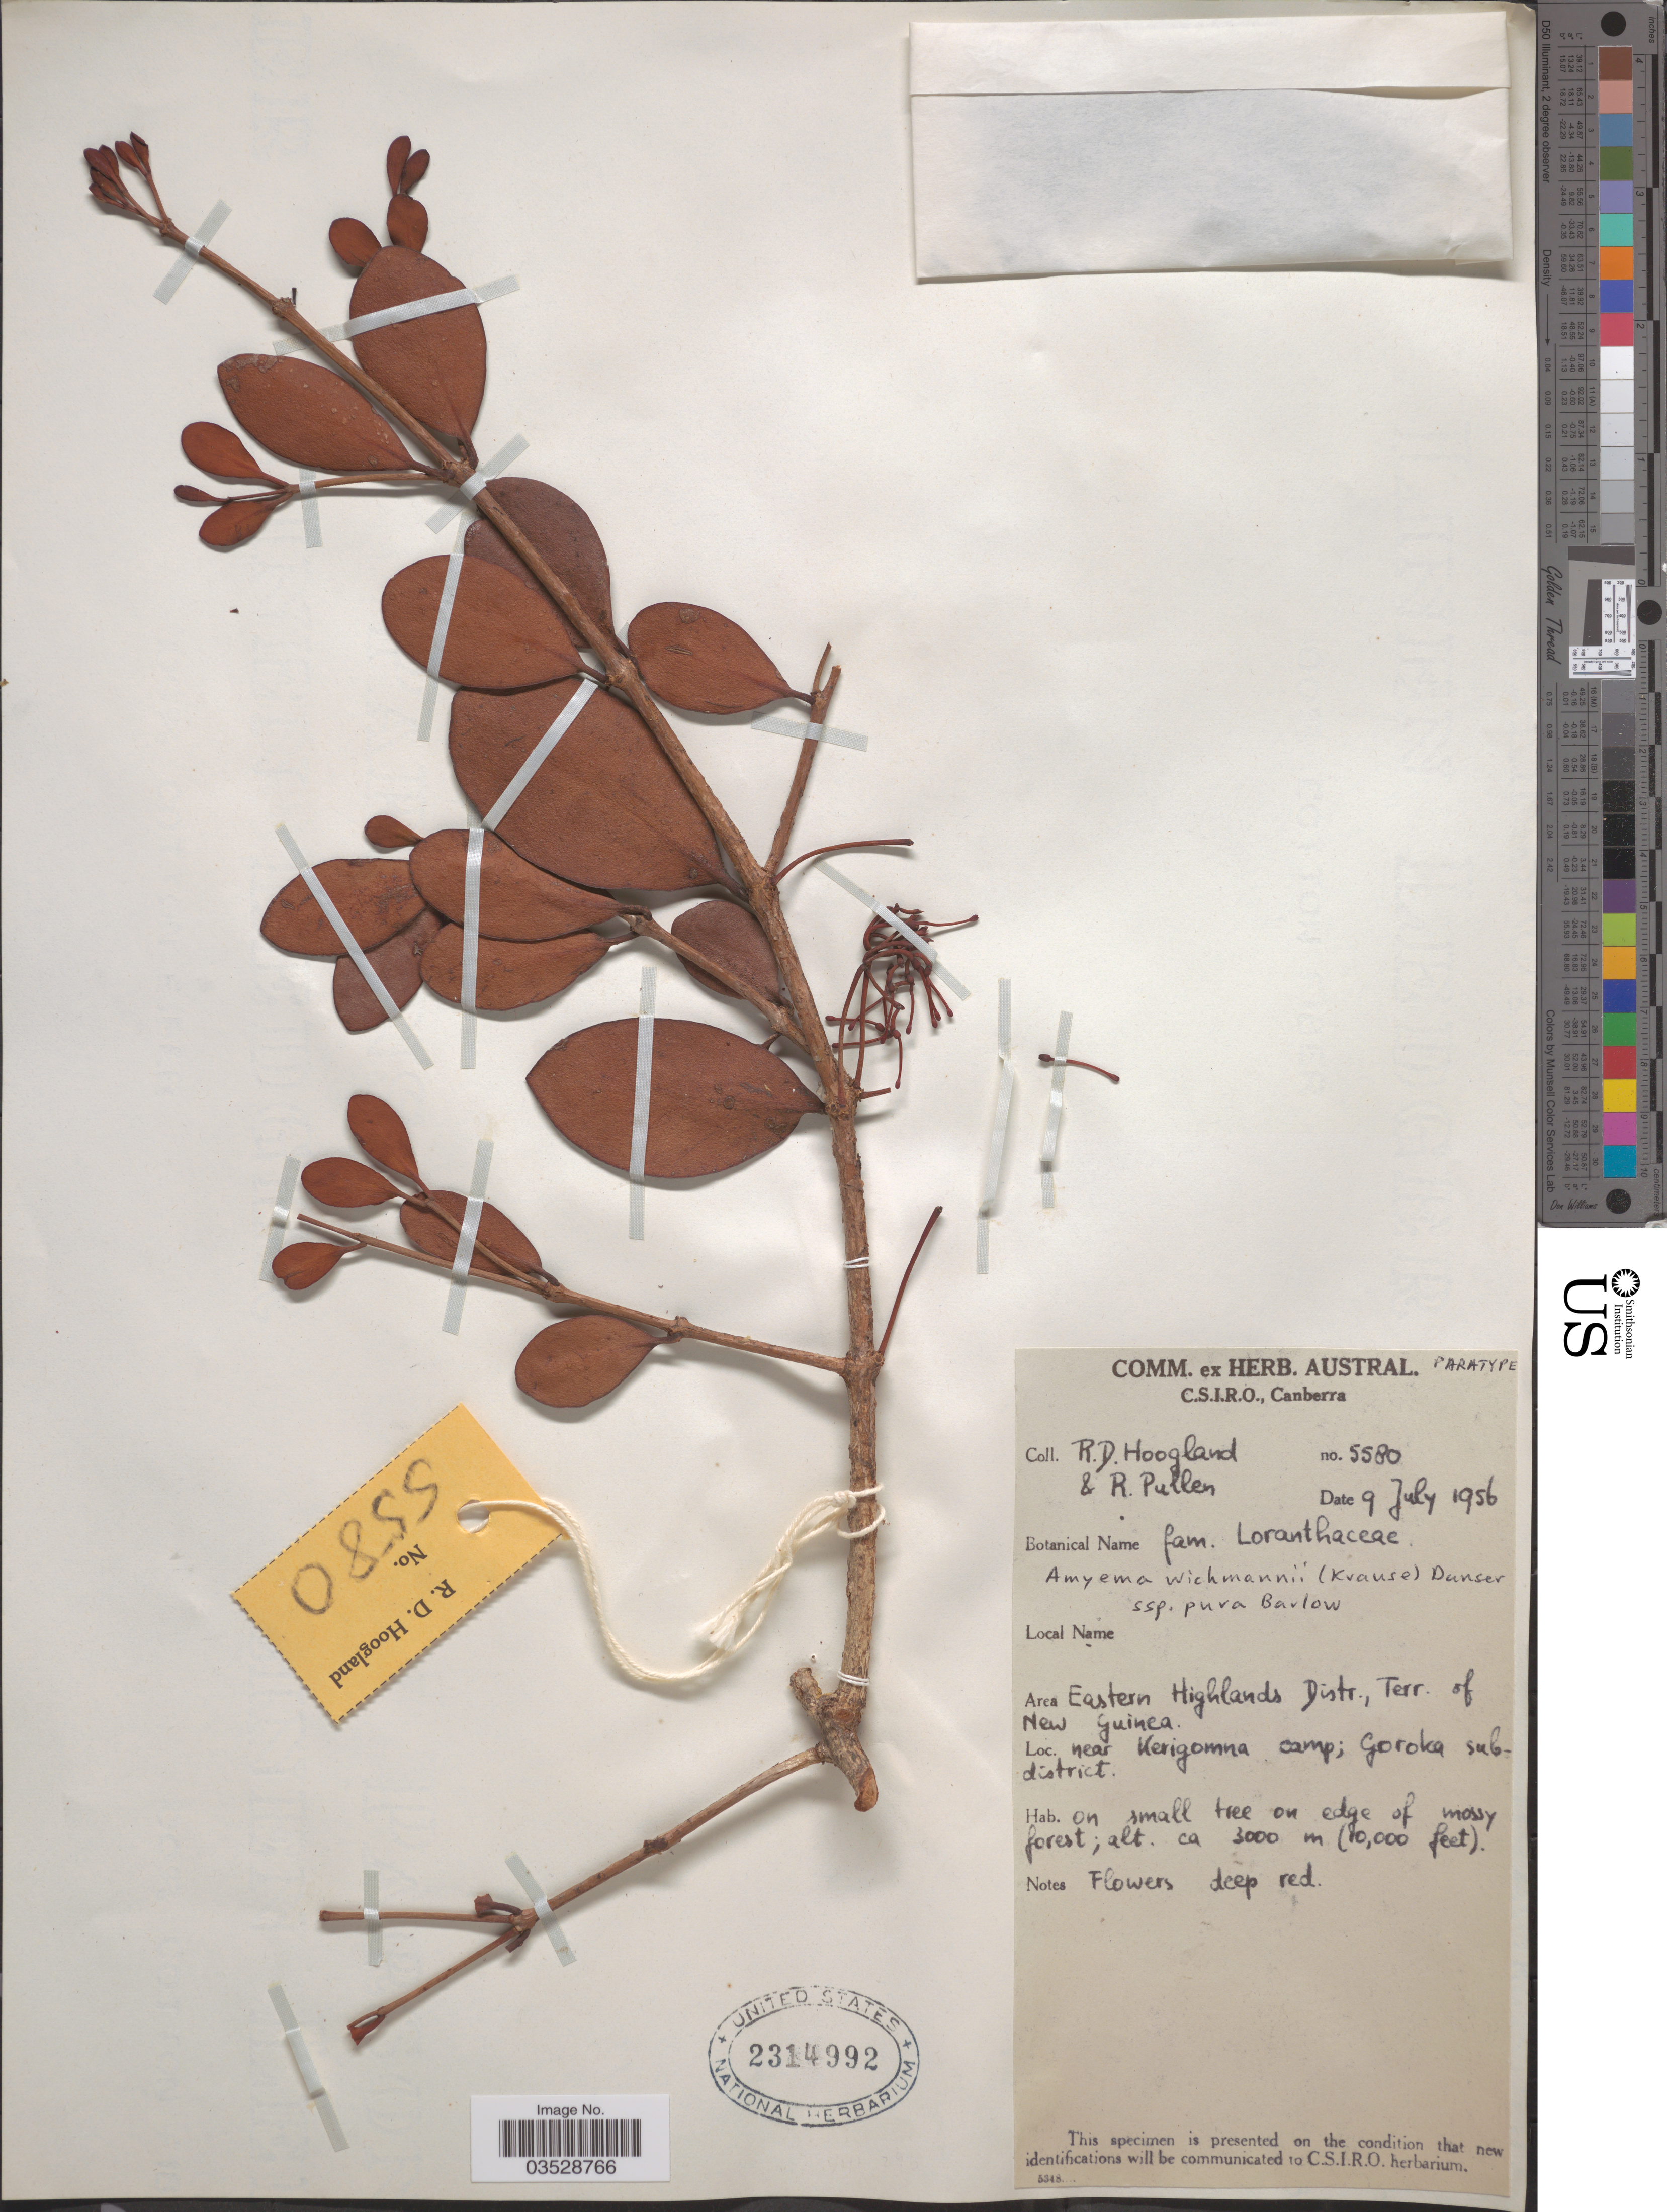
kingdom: Plantae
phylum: Tracheophyta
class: Magnoliopsida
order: Santalales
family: Loranthaceae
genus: Amyema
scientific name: Amyema wichmannii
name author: (K. Krause) Danser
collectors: R. D. Hoogland & R. Pullen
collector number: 5580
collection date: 1956-07-09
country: Papua New Guinea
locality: Eastern Highlands Distr., Terr. of New Guinea. Near Kerigomna camp; Goroka subdistrict.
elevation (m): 3048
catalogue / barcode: US 2314992